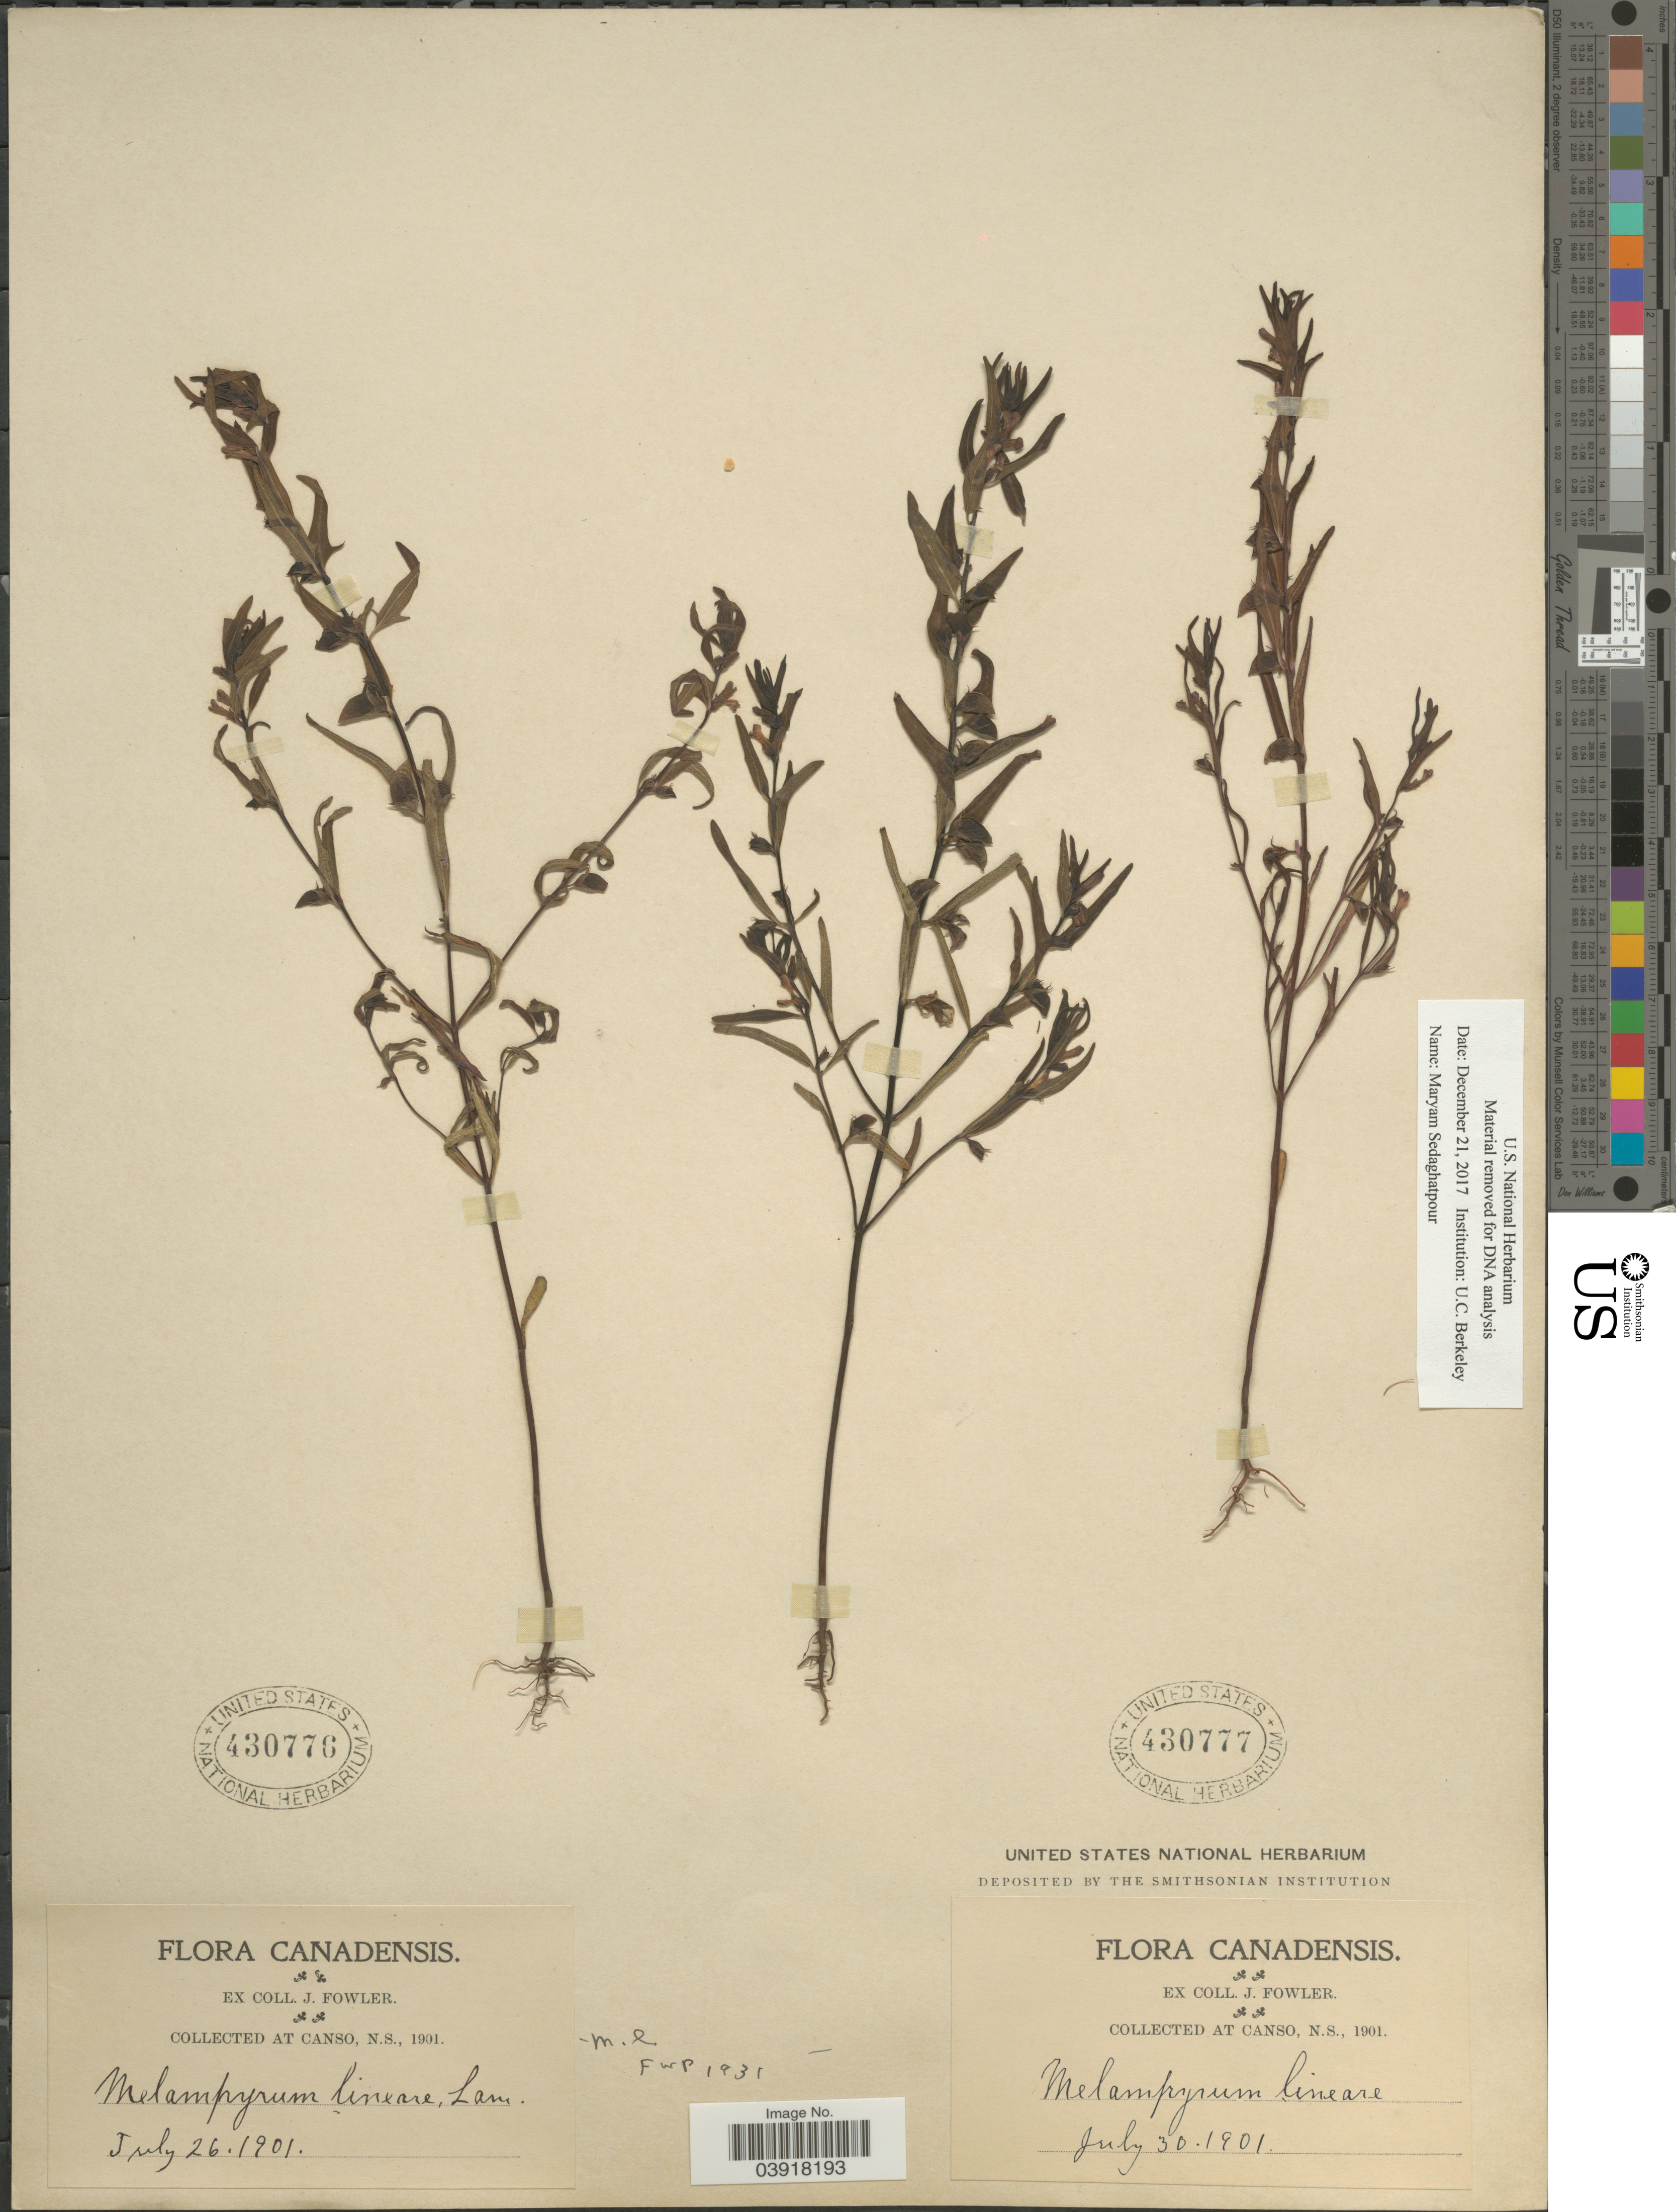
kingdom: Plantae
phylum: Tracheophyta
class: Magnoliopsida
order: Lamiales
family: Orobanchaceae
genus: Melampyrum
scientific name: Melampyrum lineare var. pectinatum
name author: (Pennell) Fernald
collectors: J. Fowler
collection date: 1901-07-26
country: Canada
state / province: Nova Scotia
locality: At Canso.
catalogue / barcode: US 430776